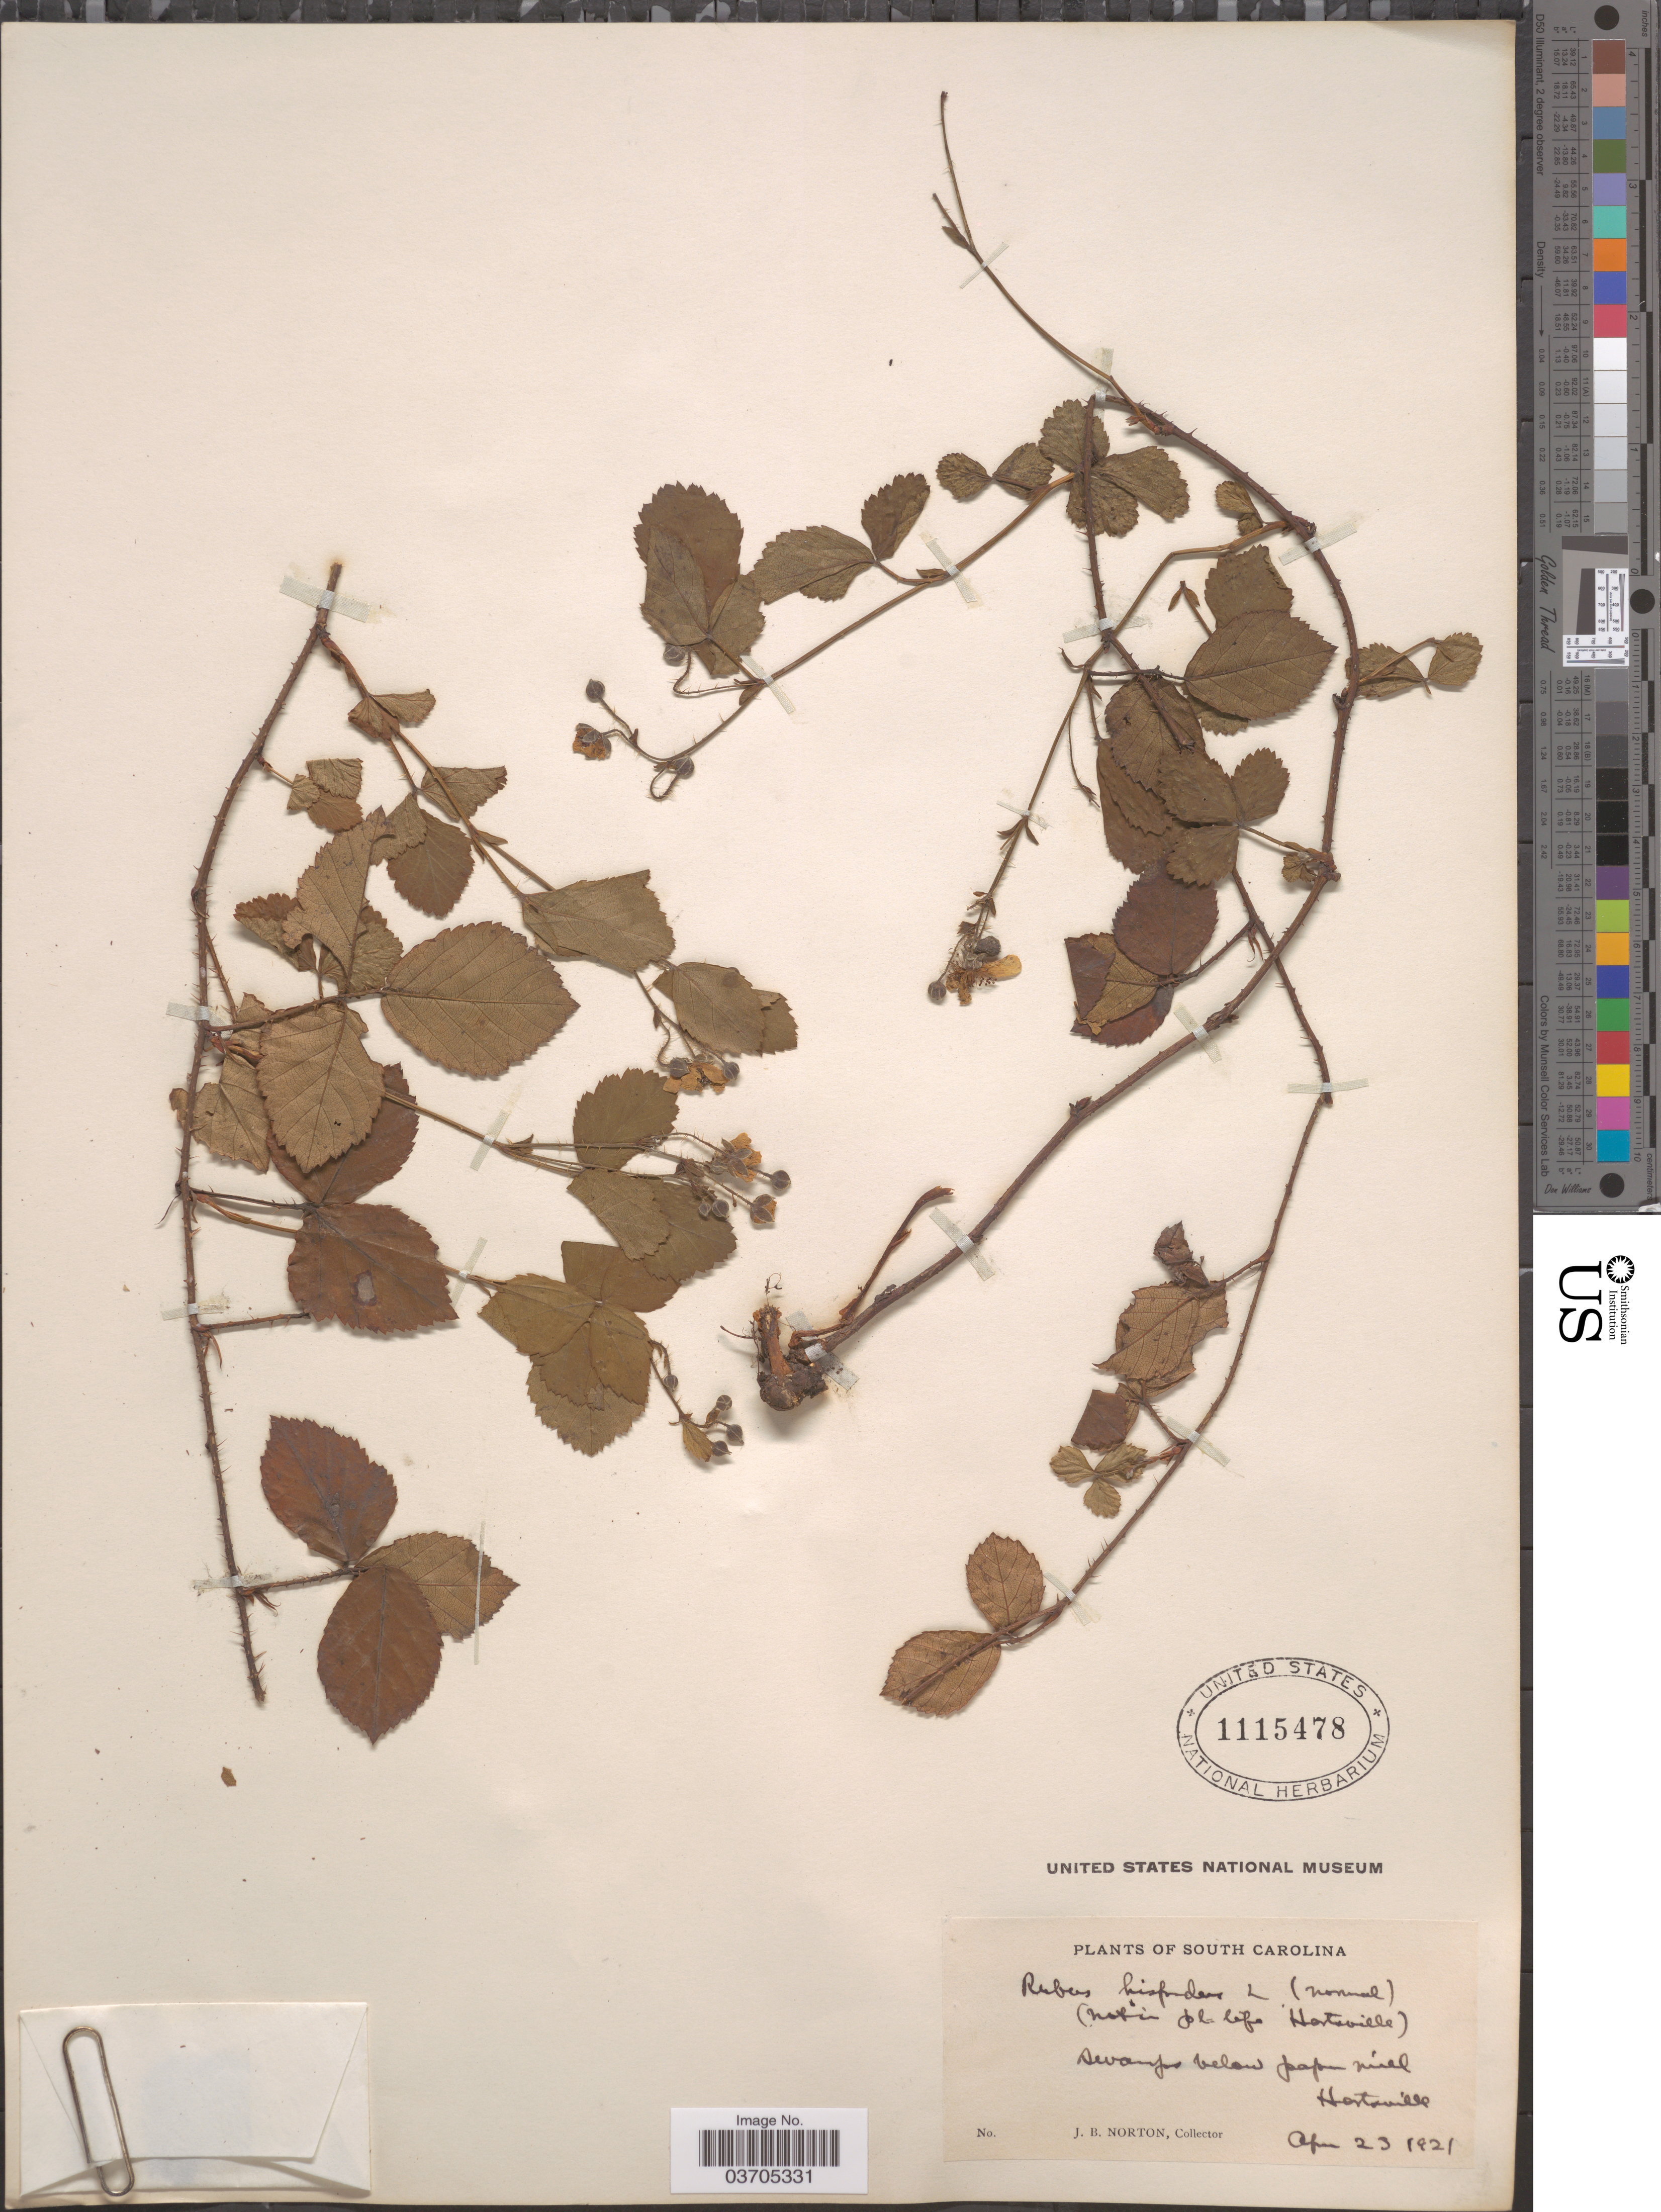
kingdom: Plantae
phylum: Tracheophyta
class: Magnoliopsida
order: Rosales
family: Rosaceae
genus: Rubus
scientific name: Rubus hispidus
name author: L.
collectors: J. B. Norton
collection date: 1921-04-23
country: United States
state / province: South Carolina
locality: Swamps below paper mill. Hartsville.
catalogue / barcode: US 1115478